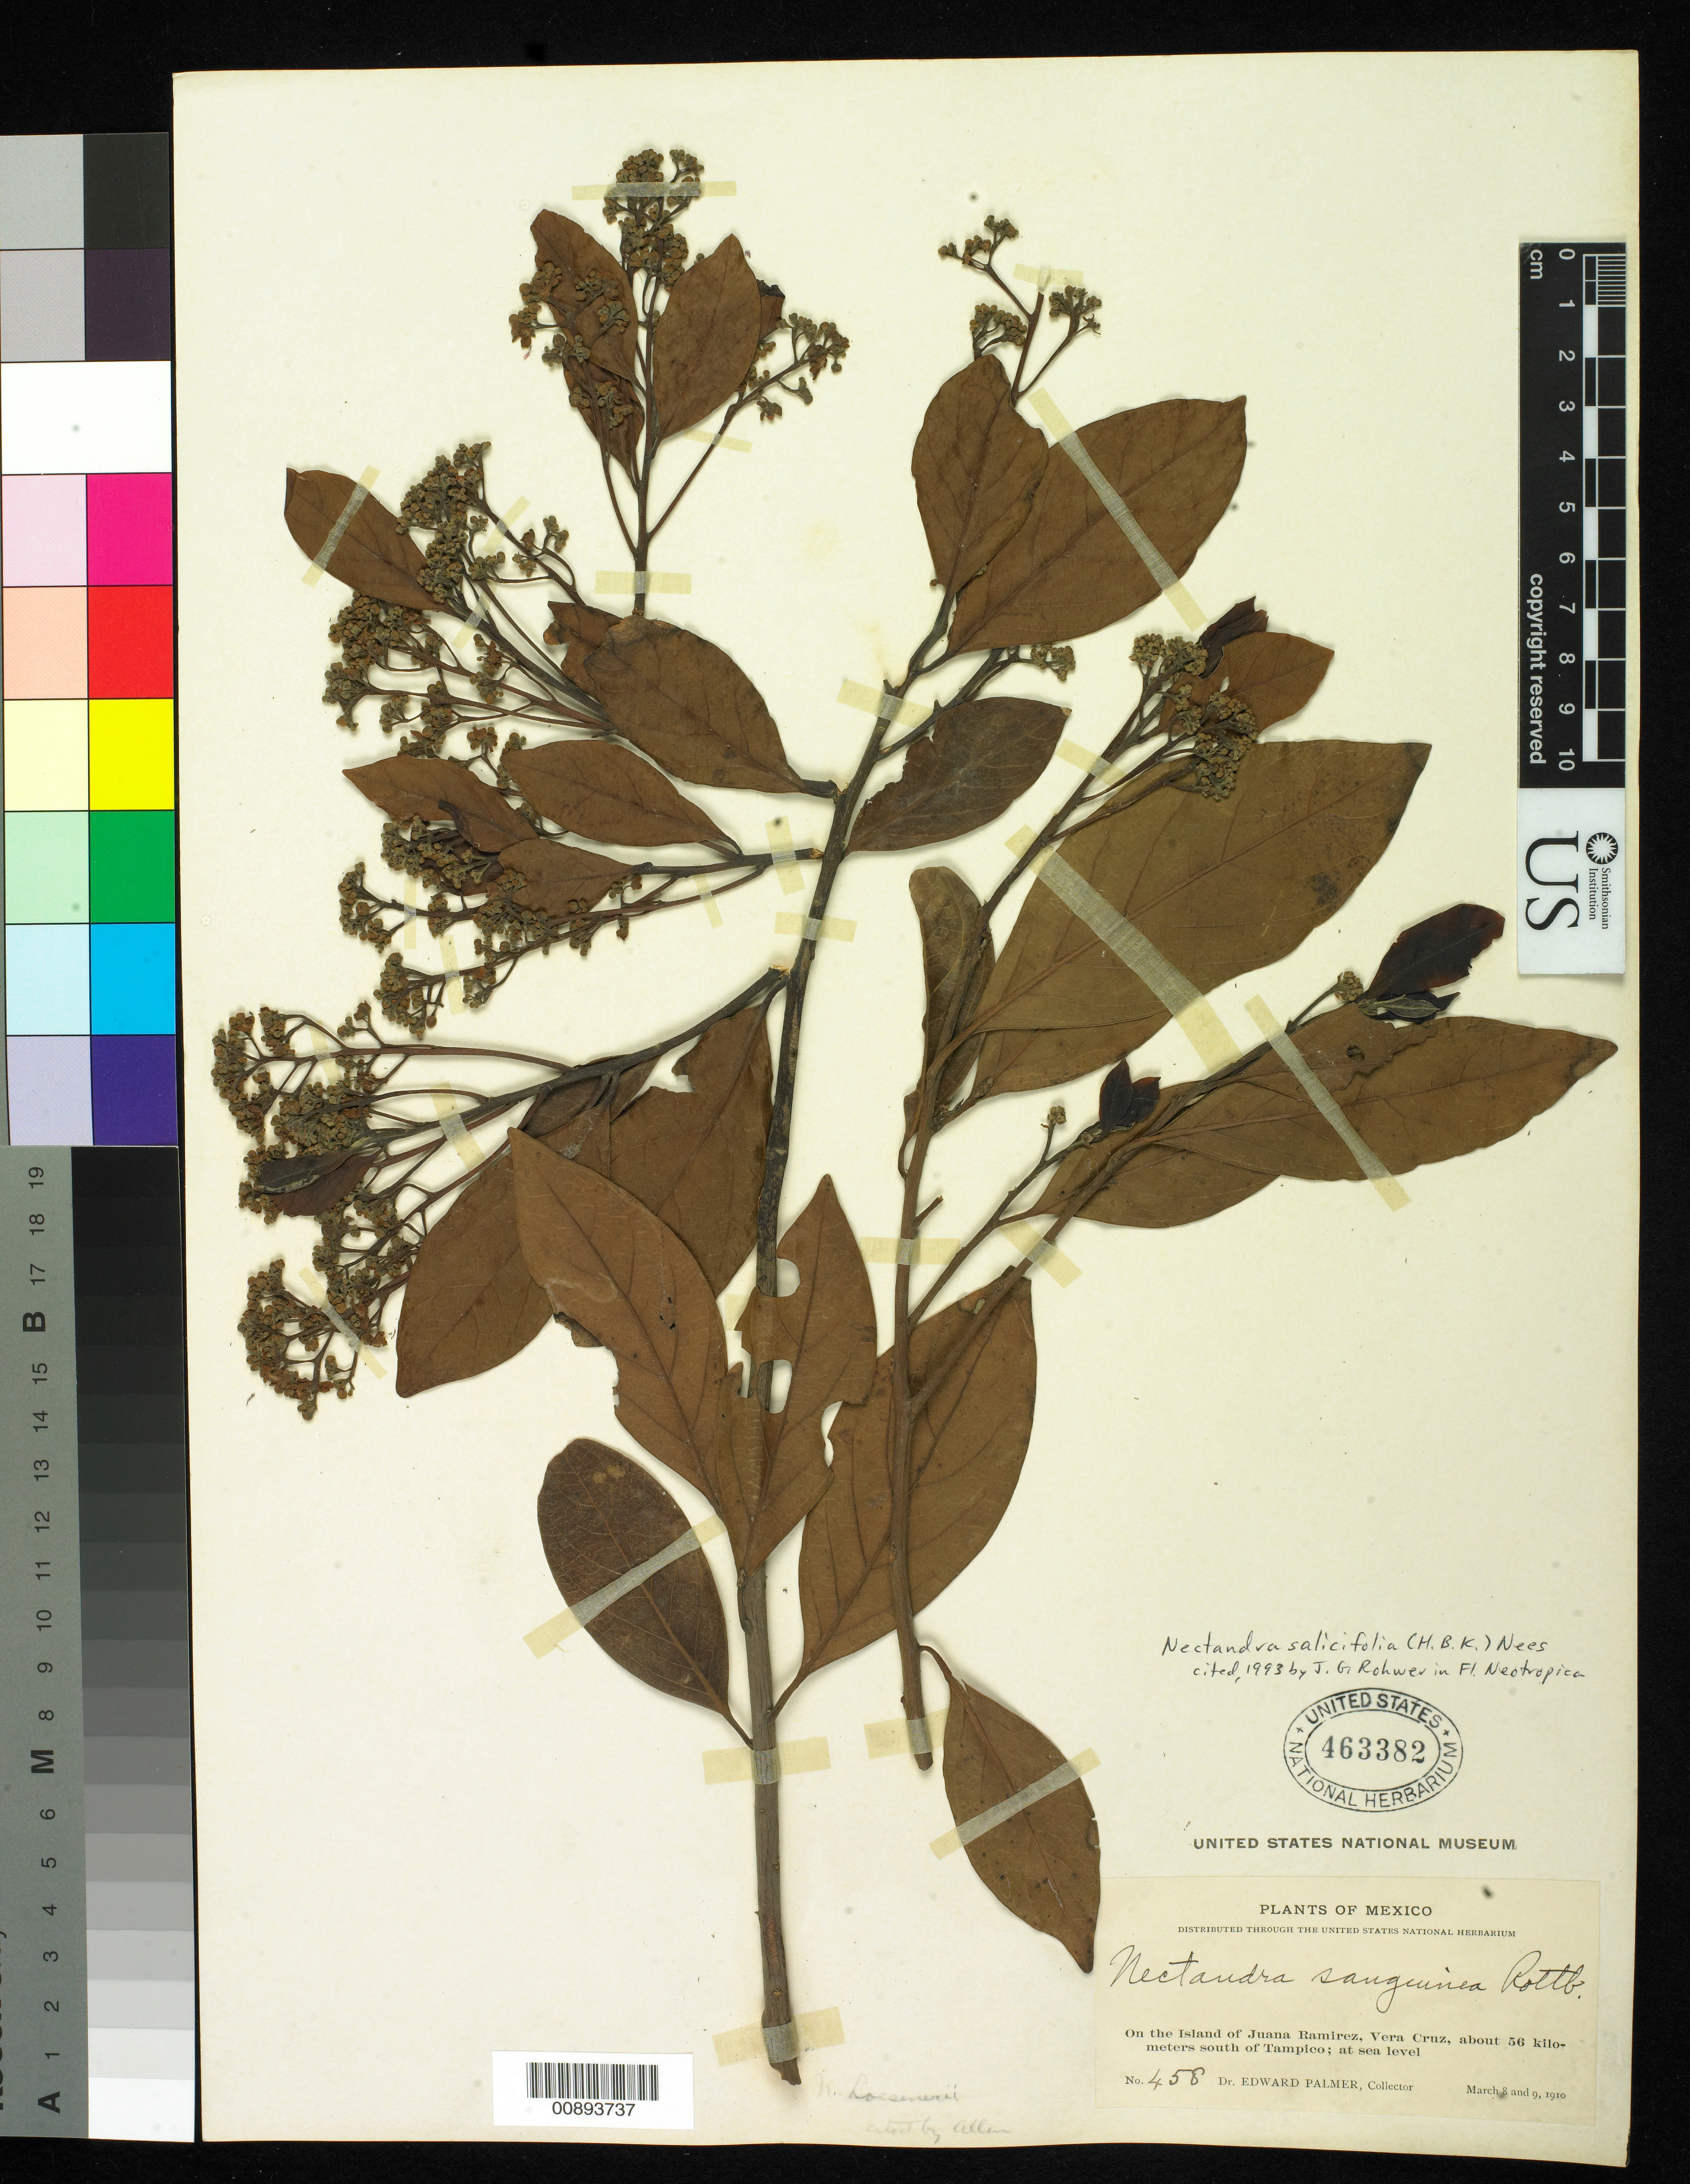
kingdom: Plantae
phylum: Tracheophyta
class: Magnoliopsida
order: Laurales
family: Lauraceae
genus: Damburneya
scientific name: Damburneya salicifolia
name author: (Kunth) Trofimov & Rohwer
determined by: Strong, Mark T., (BOT), Smithsonian Institution - National Museum of Natural History (UNITED STATES)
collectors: E. Palmer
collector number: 458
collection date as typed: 08 Mar 1910 to 09 Mar 1910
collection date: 1910-03-08/1910-03-09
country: Mexico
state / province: Veracruz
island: Juana Ramírez I.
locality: On the Island of Juana Ramírez, Veracruz, about 56 kilometers south of Tampico.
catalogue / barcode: US 463382